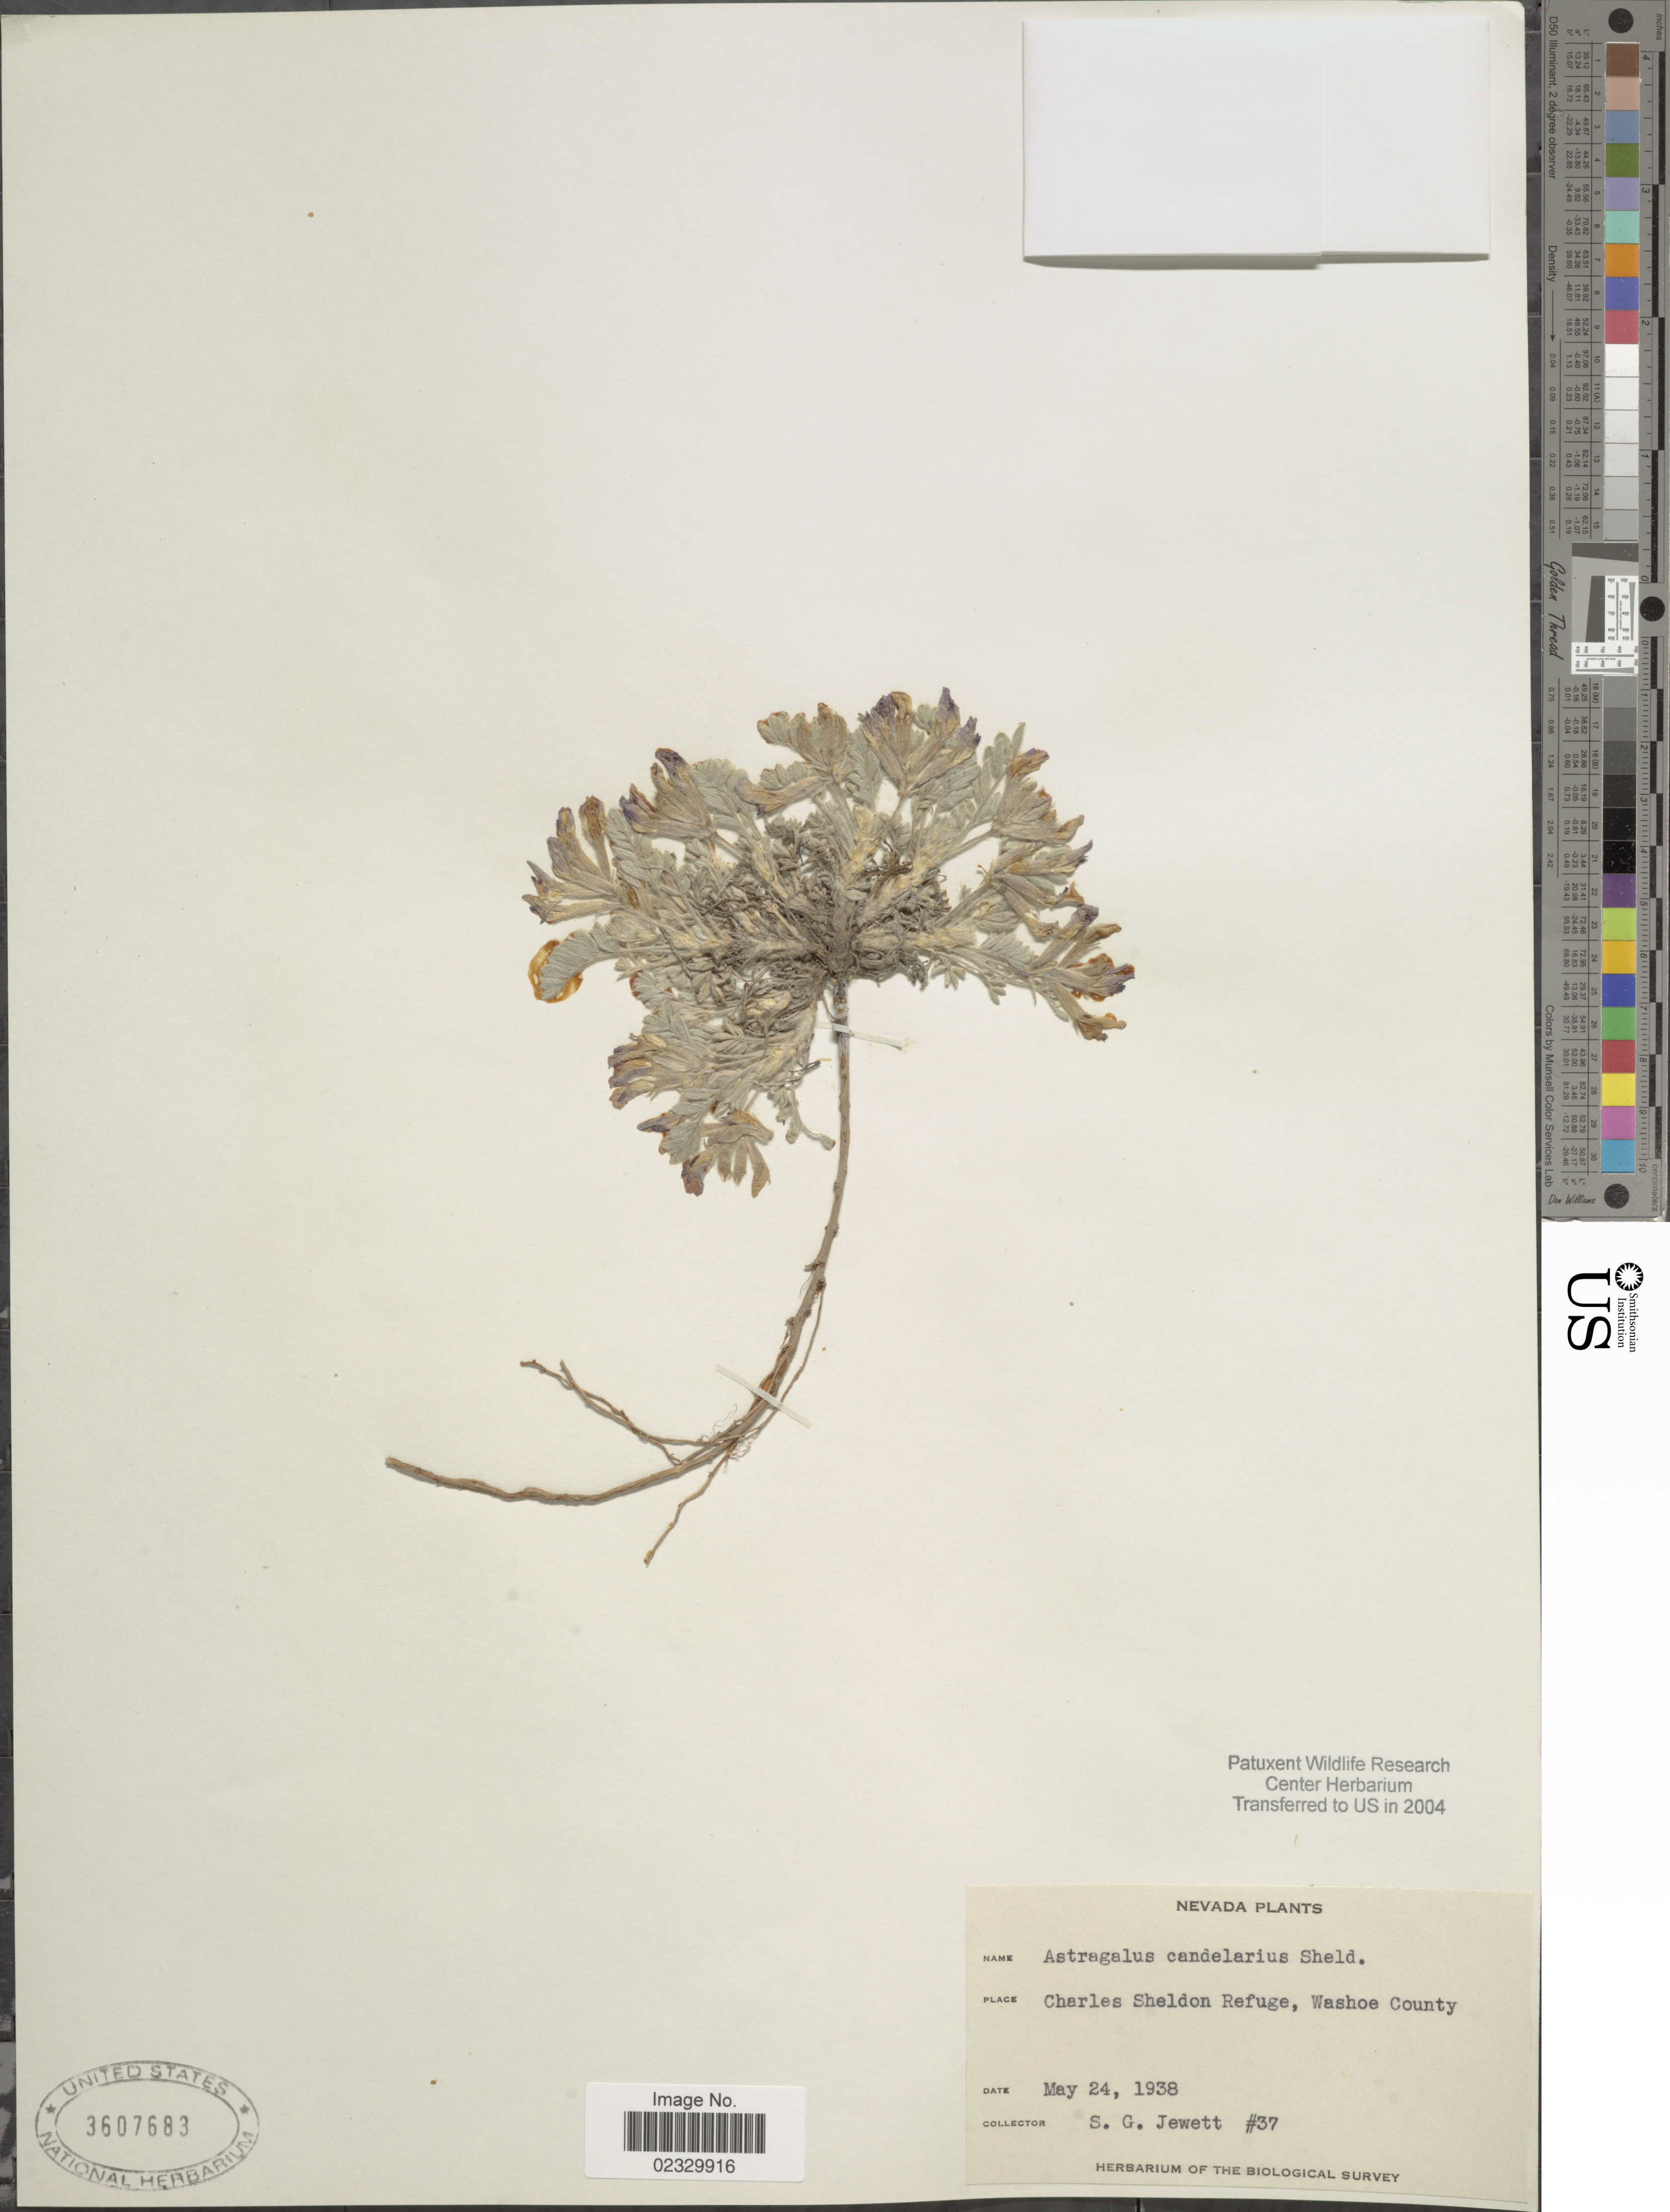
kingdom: Plantae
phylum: Tracheophyta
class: Magnoliopsida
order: Fabales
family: Fabaceae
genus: Astragalus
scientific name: Astragalus candelarius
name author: E. Sheld.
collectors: S. Jewett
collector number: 37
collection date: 1938-05-24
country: United States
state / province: Nevada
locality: Charles Sheldon Refuge, Washoe County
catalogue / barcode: US 3607683